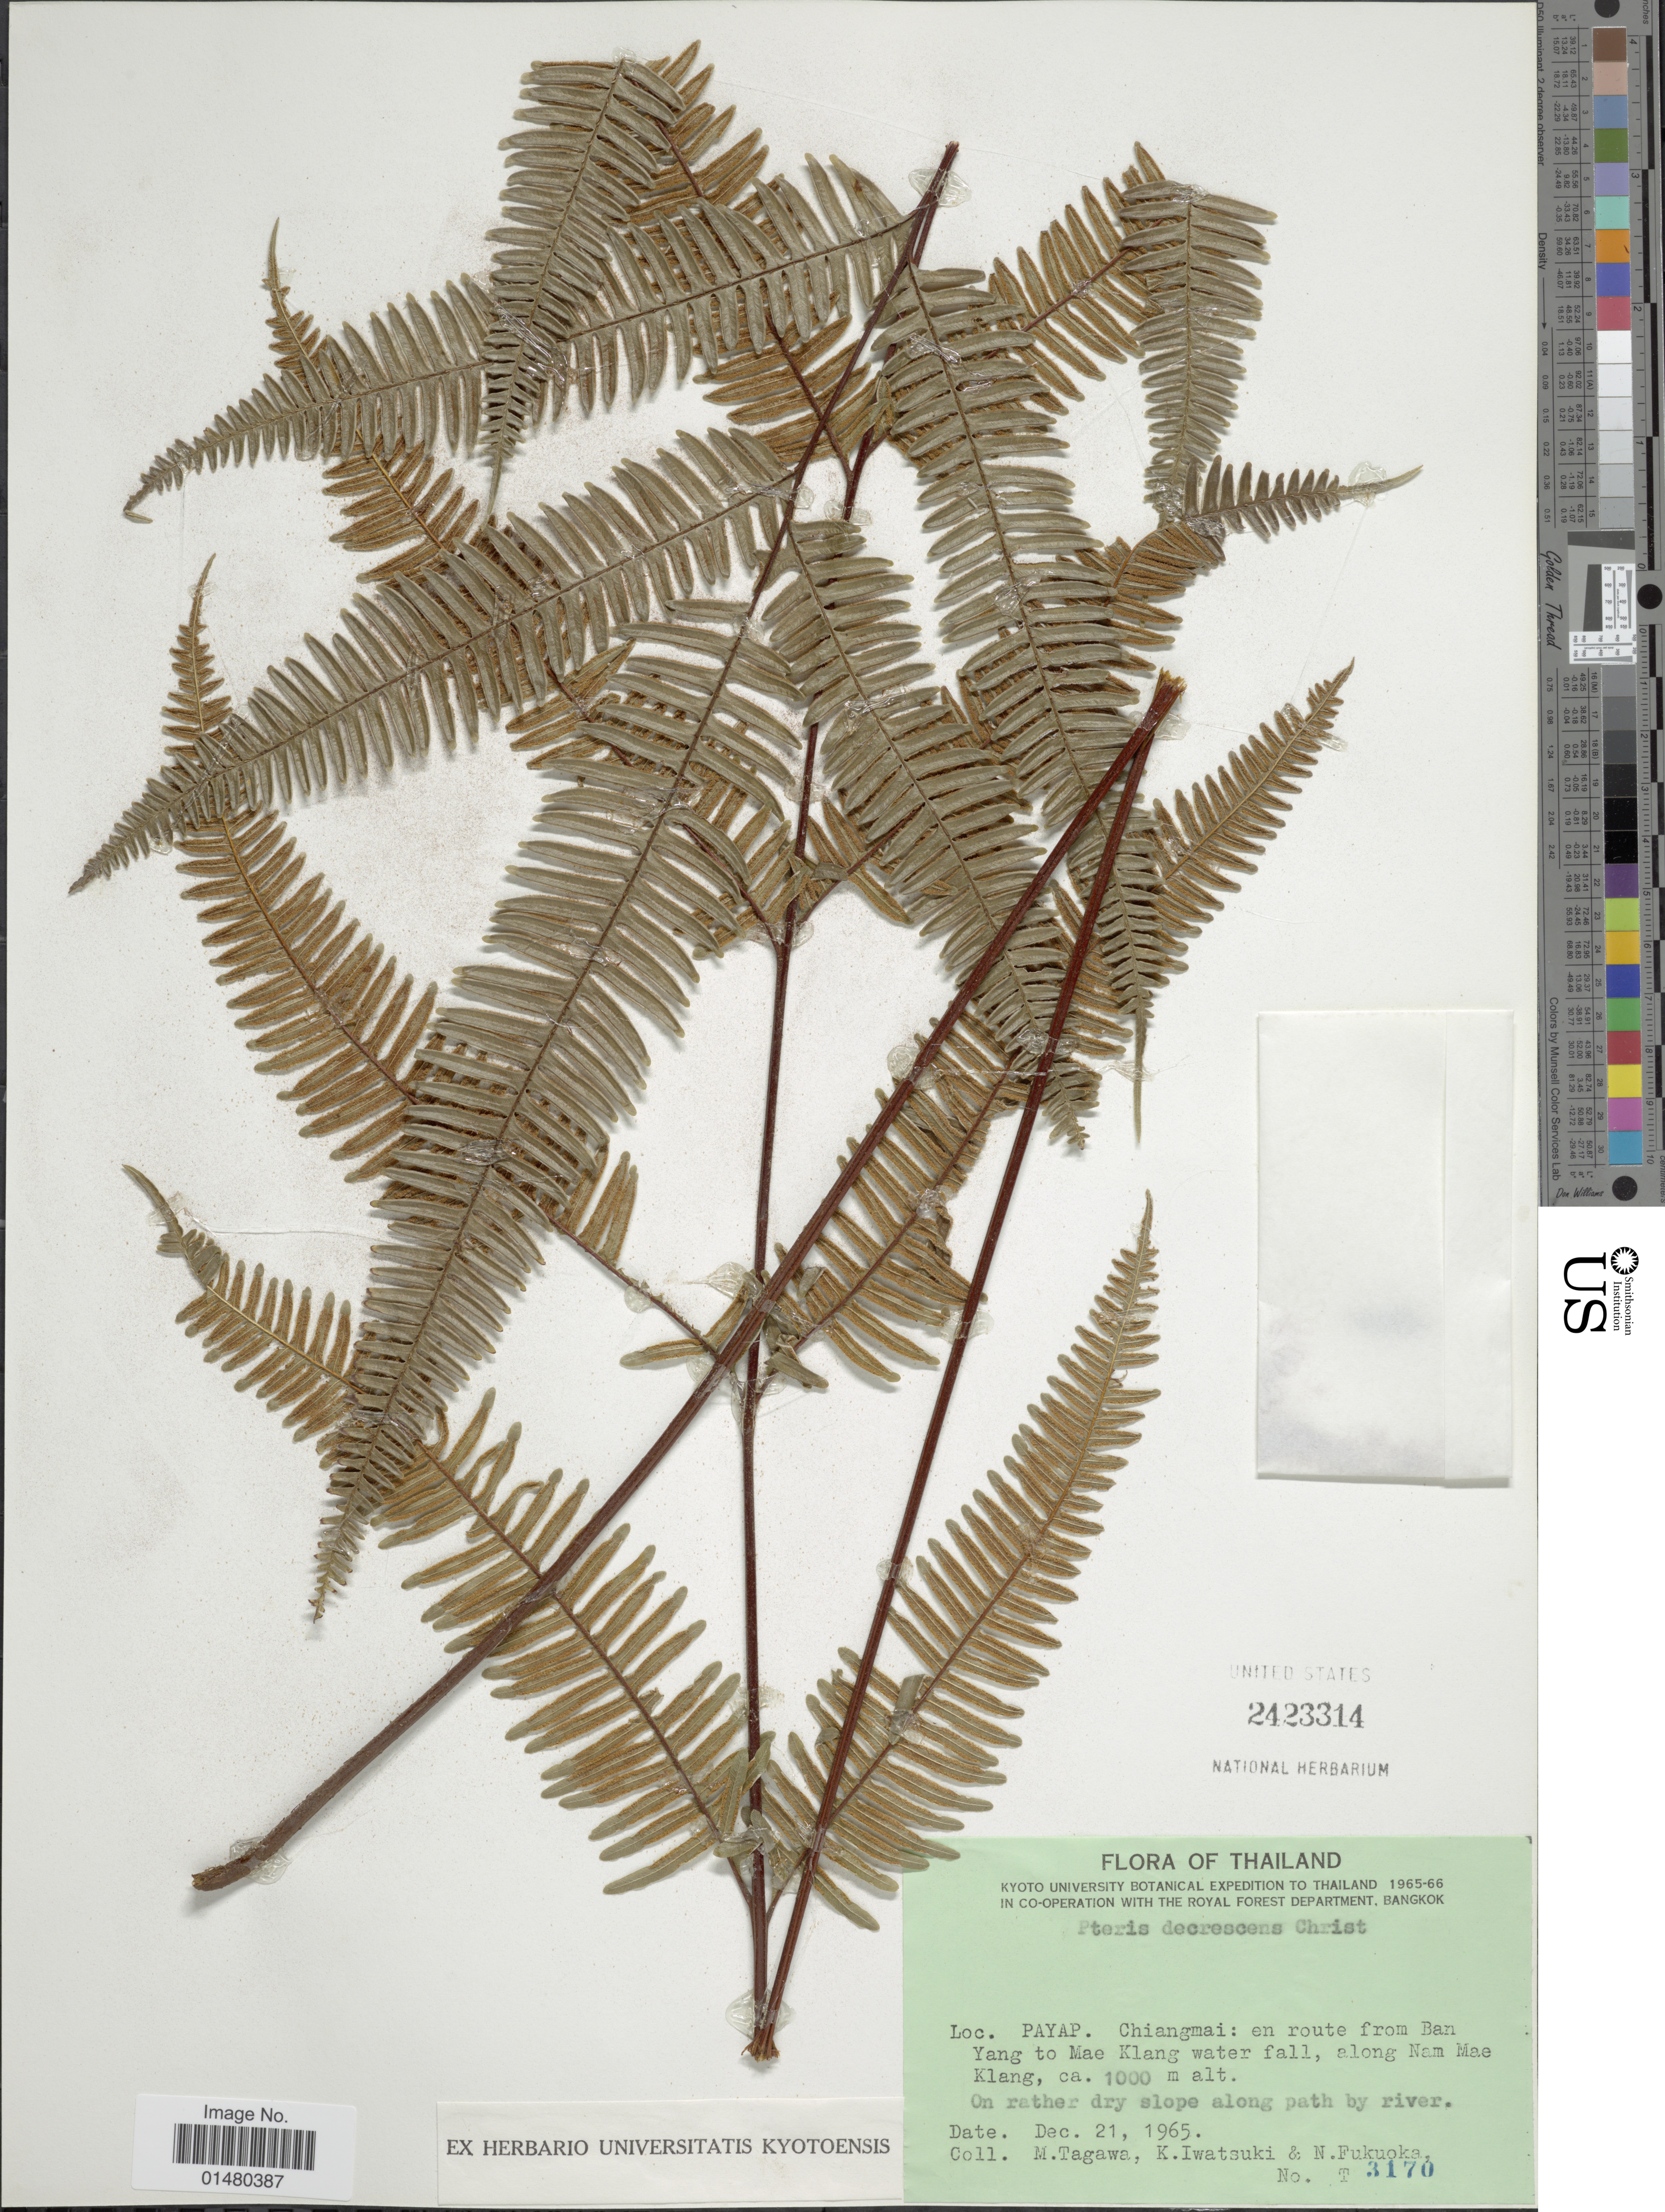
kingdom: Plantae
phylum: Tracheophyta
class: Polypodiopsida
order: Polypodiales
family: Pteridaceae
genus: Pteris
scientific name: Pteris decrescens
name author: Christ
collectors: M. Tagawa, K. Iwatsuki & N. Fukuoka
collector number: T 3170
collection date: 1965-12-21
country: Thailand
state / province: Chiang Mai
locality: Payap. Chiangmai: en route from Ban Yang to mae Klang watr fall, along Nam Mae Klang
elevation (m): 1000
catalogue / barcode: US 2423314